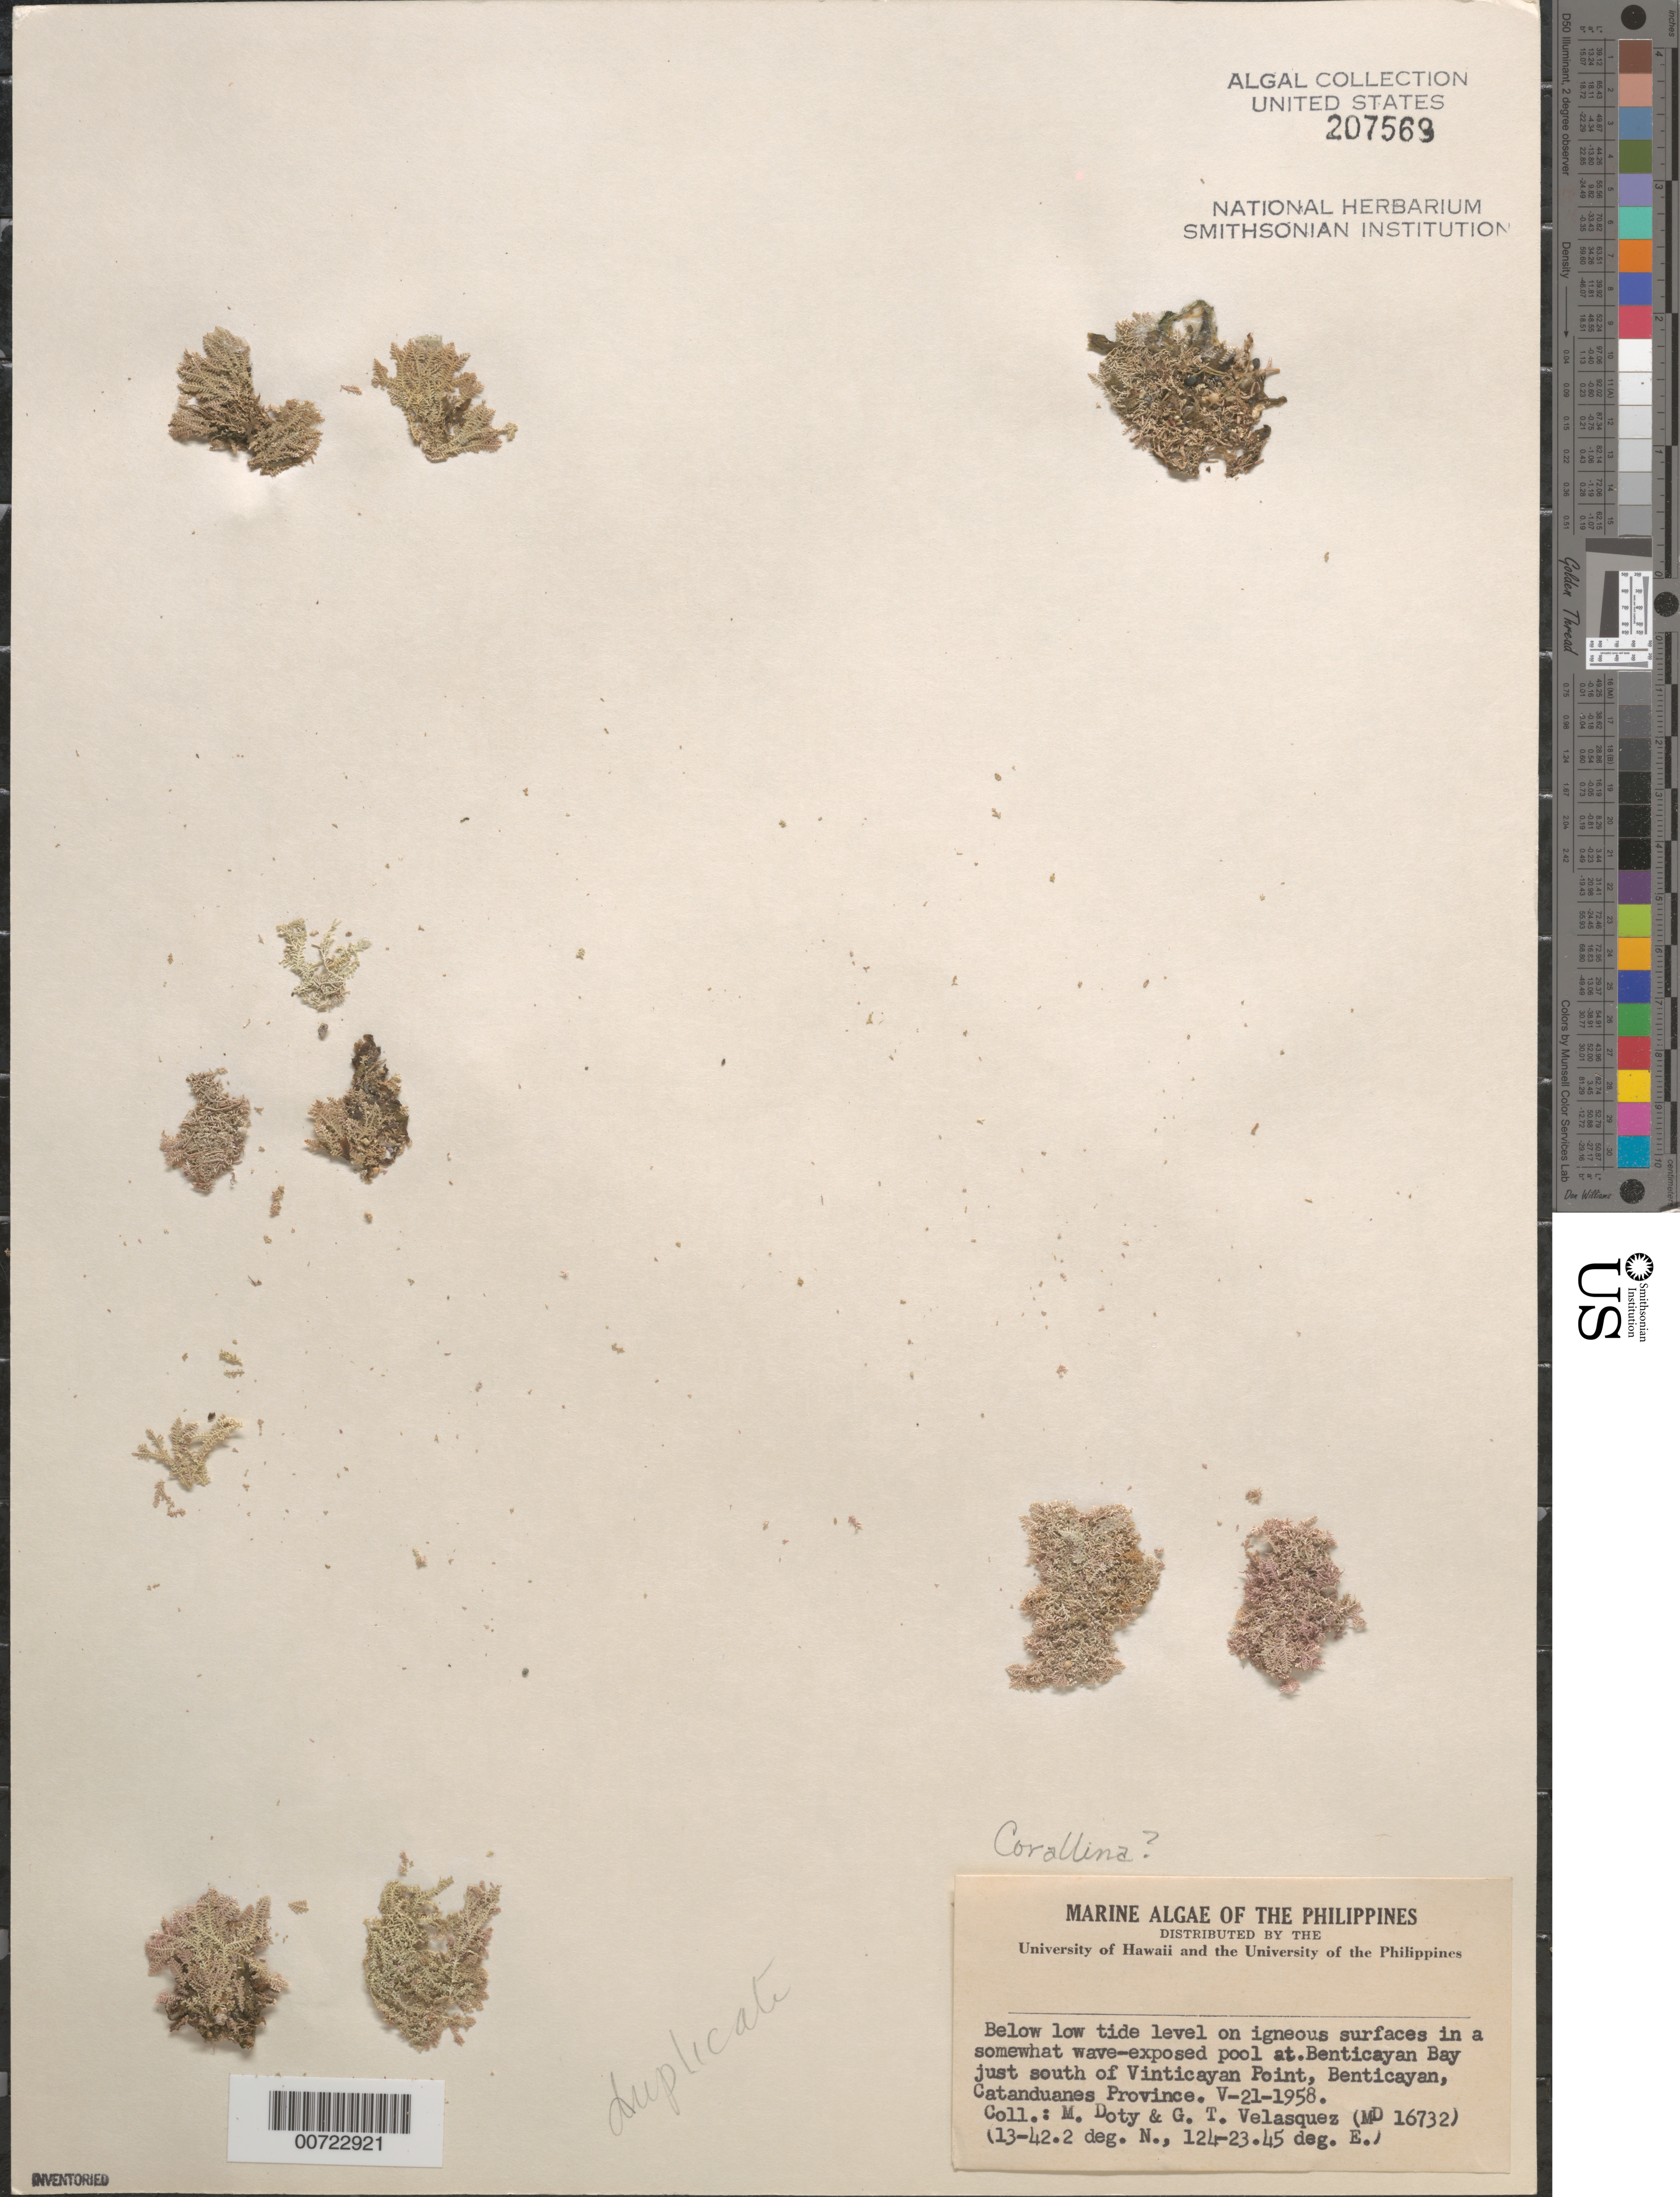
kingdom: Plantae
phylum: Rhodophyta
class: Florideophyceae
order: Corallinales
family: Corallinaceae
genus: Corallina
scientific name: Corallina sp.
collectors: M. S. Doty & G. Velasquez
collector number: MSD 16732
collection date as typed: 21 May 1958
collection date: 1958-05-21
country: Philippines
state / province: Bicol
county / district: Catanduanes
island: Catanduanes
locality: Benticayan Bay just south of Vinticayan Point, Benticayan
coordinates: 13-42.2 deg.. N., 124-23.45 deg. E.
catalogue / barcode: US 207569